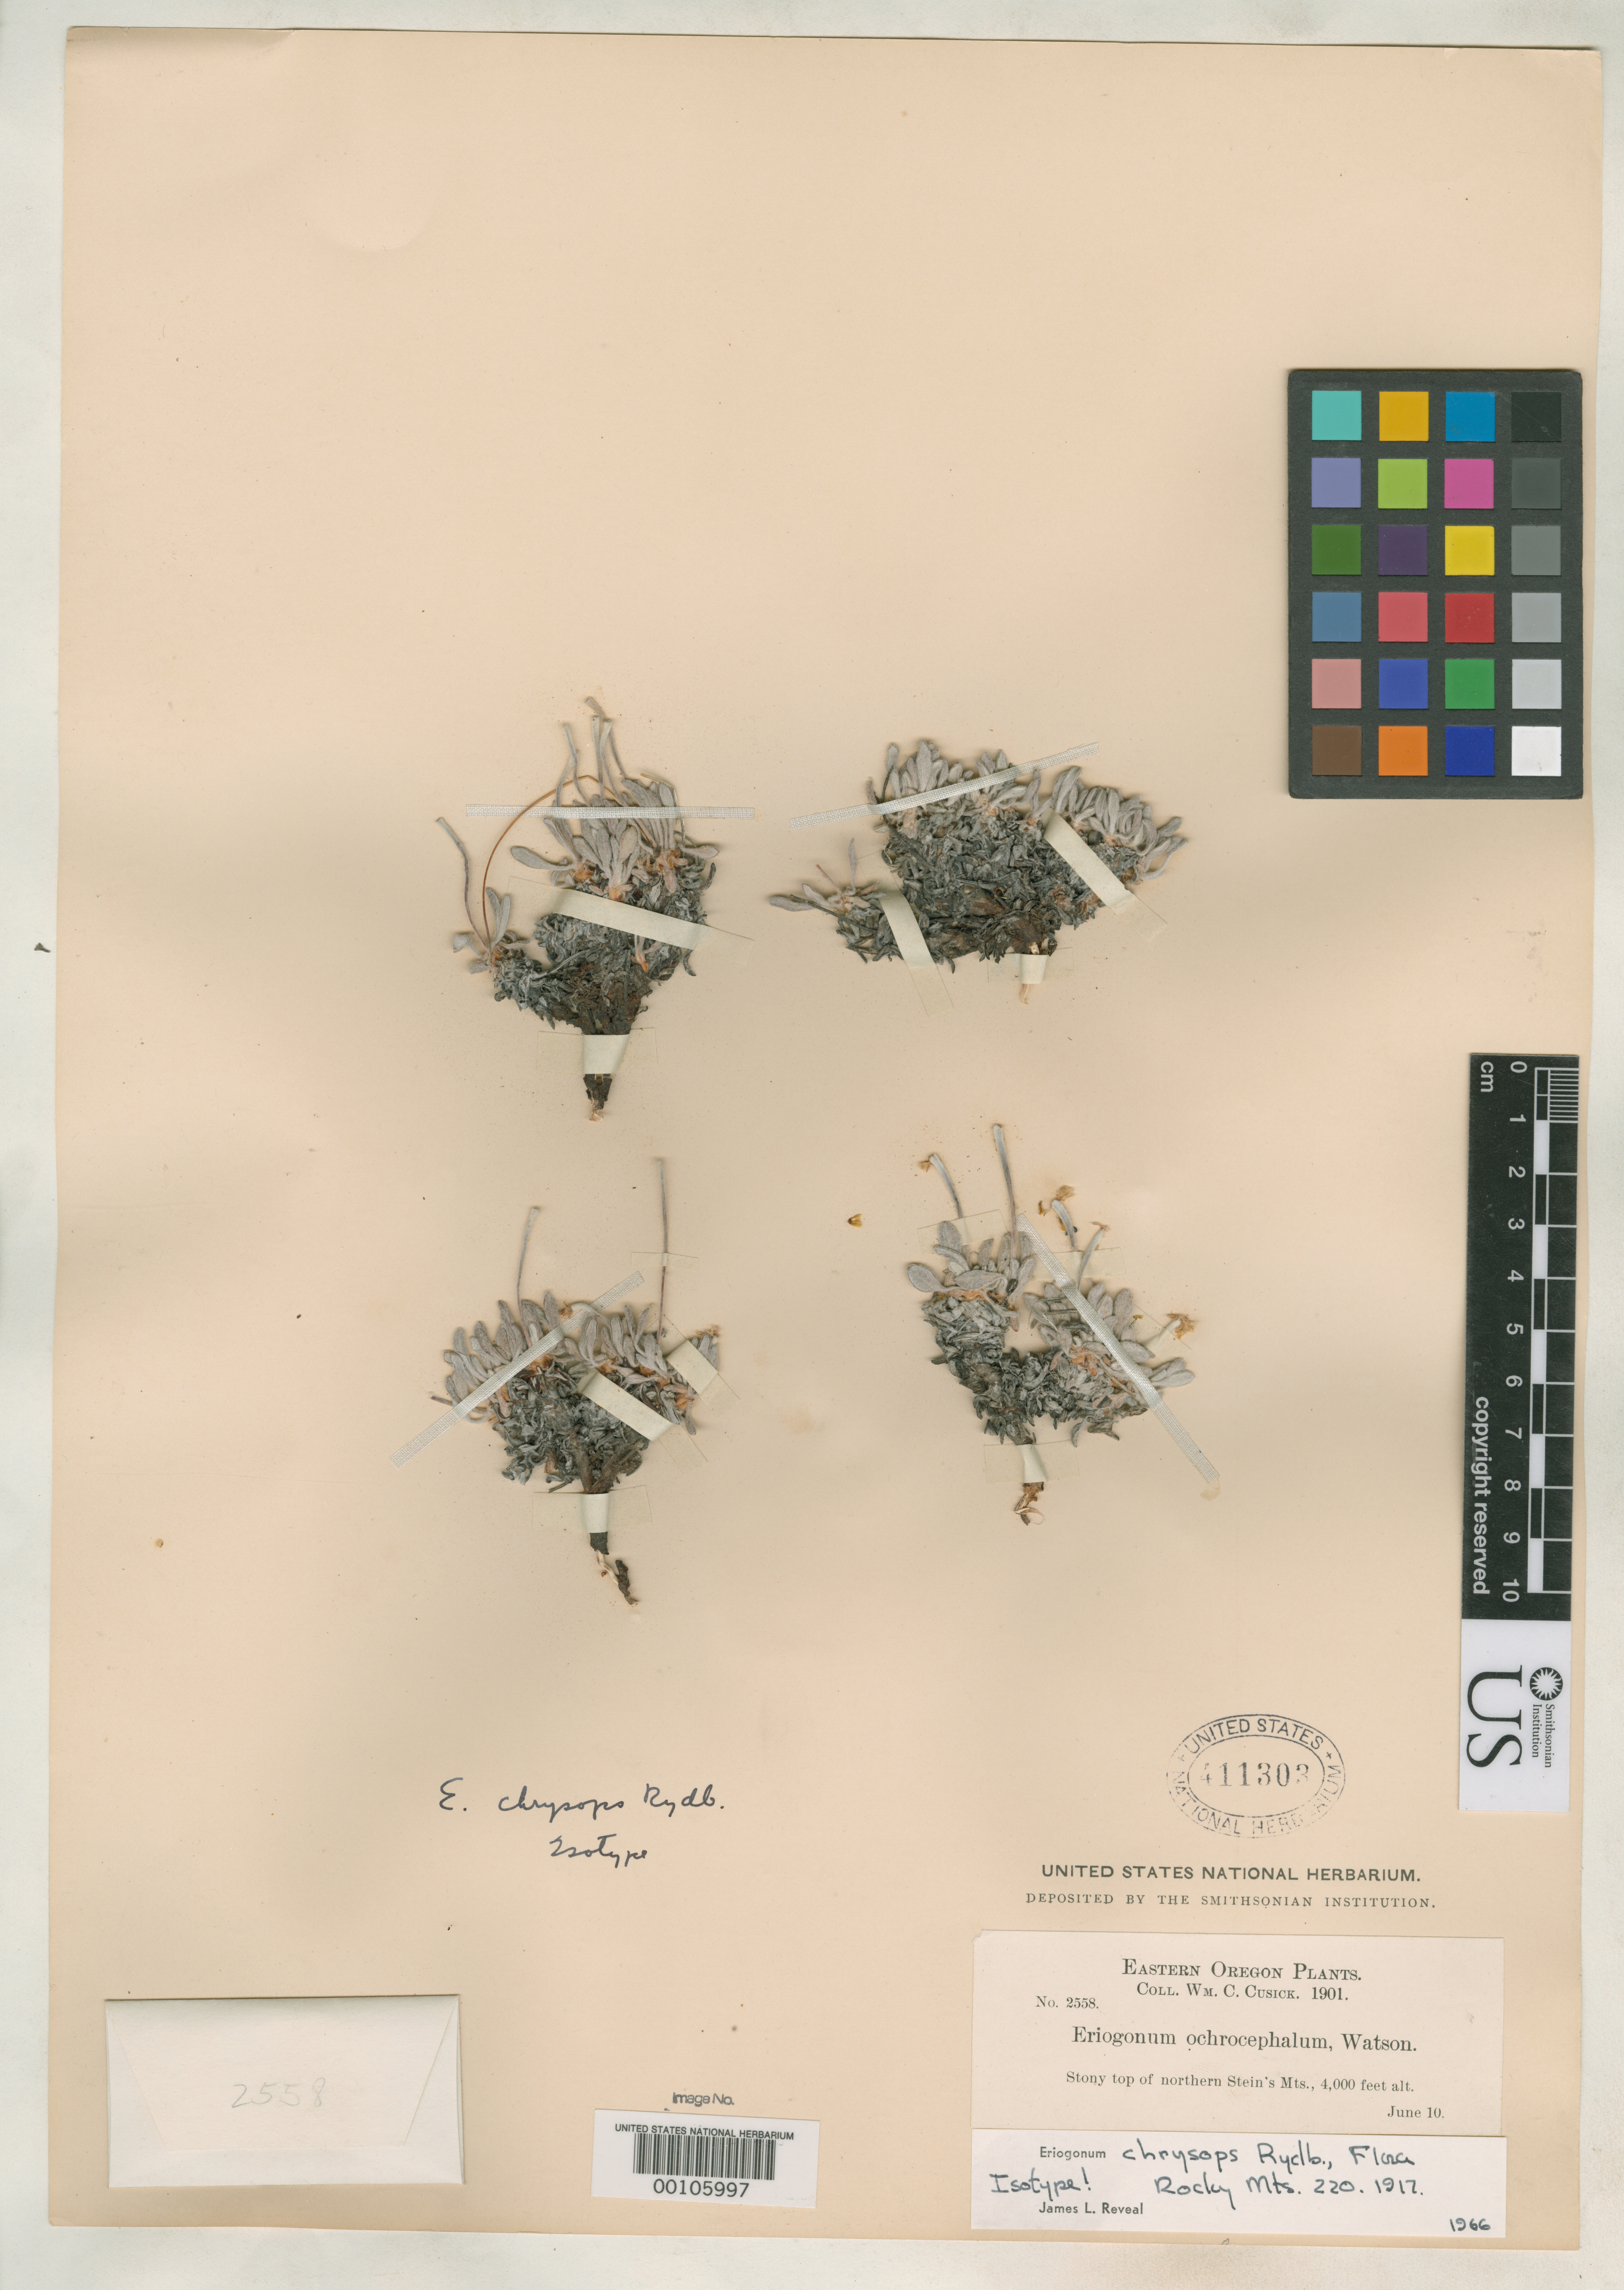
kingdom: Plantae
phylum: Tracheophyta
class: Magnoliopsida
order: Caryophyllales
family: Polygonaceae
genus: Eriogonum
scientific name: Eriogonum chrysops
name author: Rydb.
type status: Isotype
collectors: W. C. Cusick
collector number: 2558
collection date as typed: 10 Jun 1901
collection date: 1901-06-10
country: United States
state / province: Oregon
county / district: Harney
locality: Steen's Mountains.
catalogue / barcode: US 411303